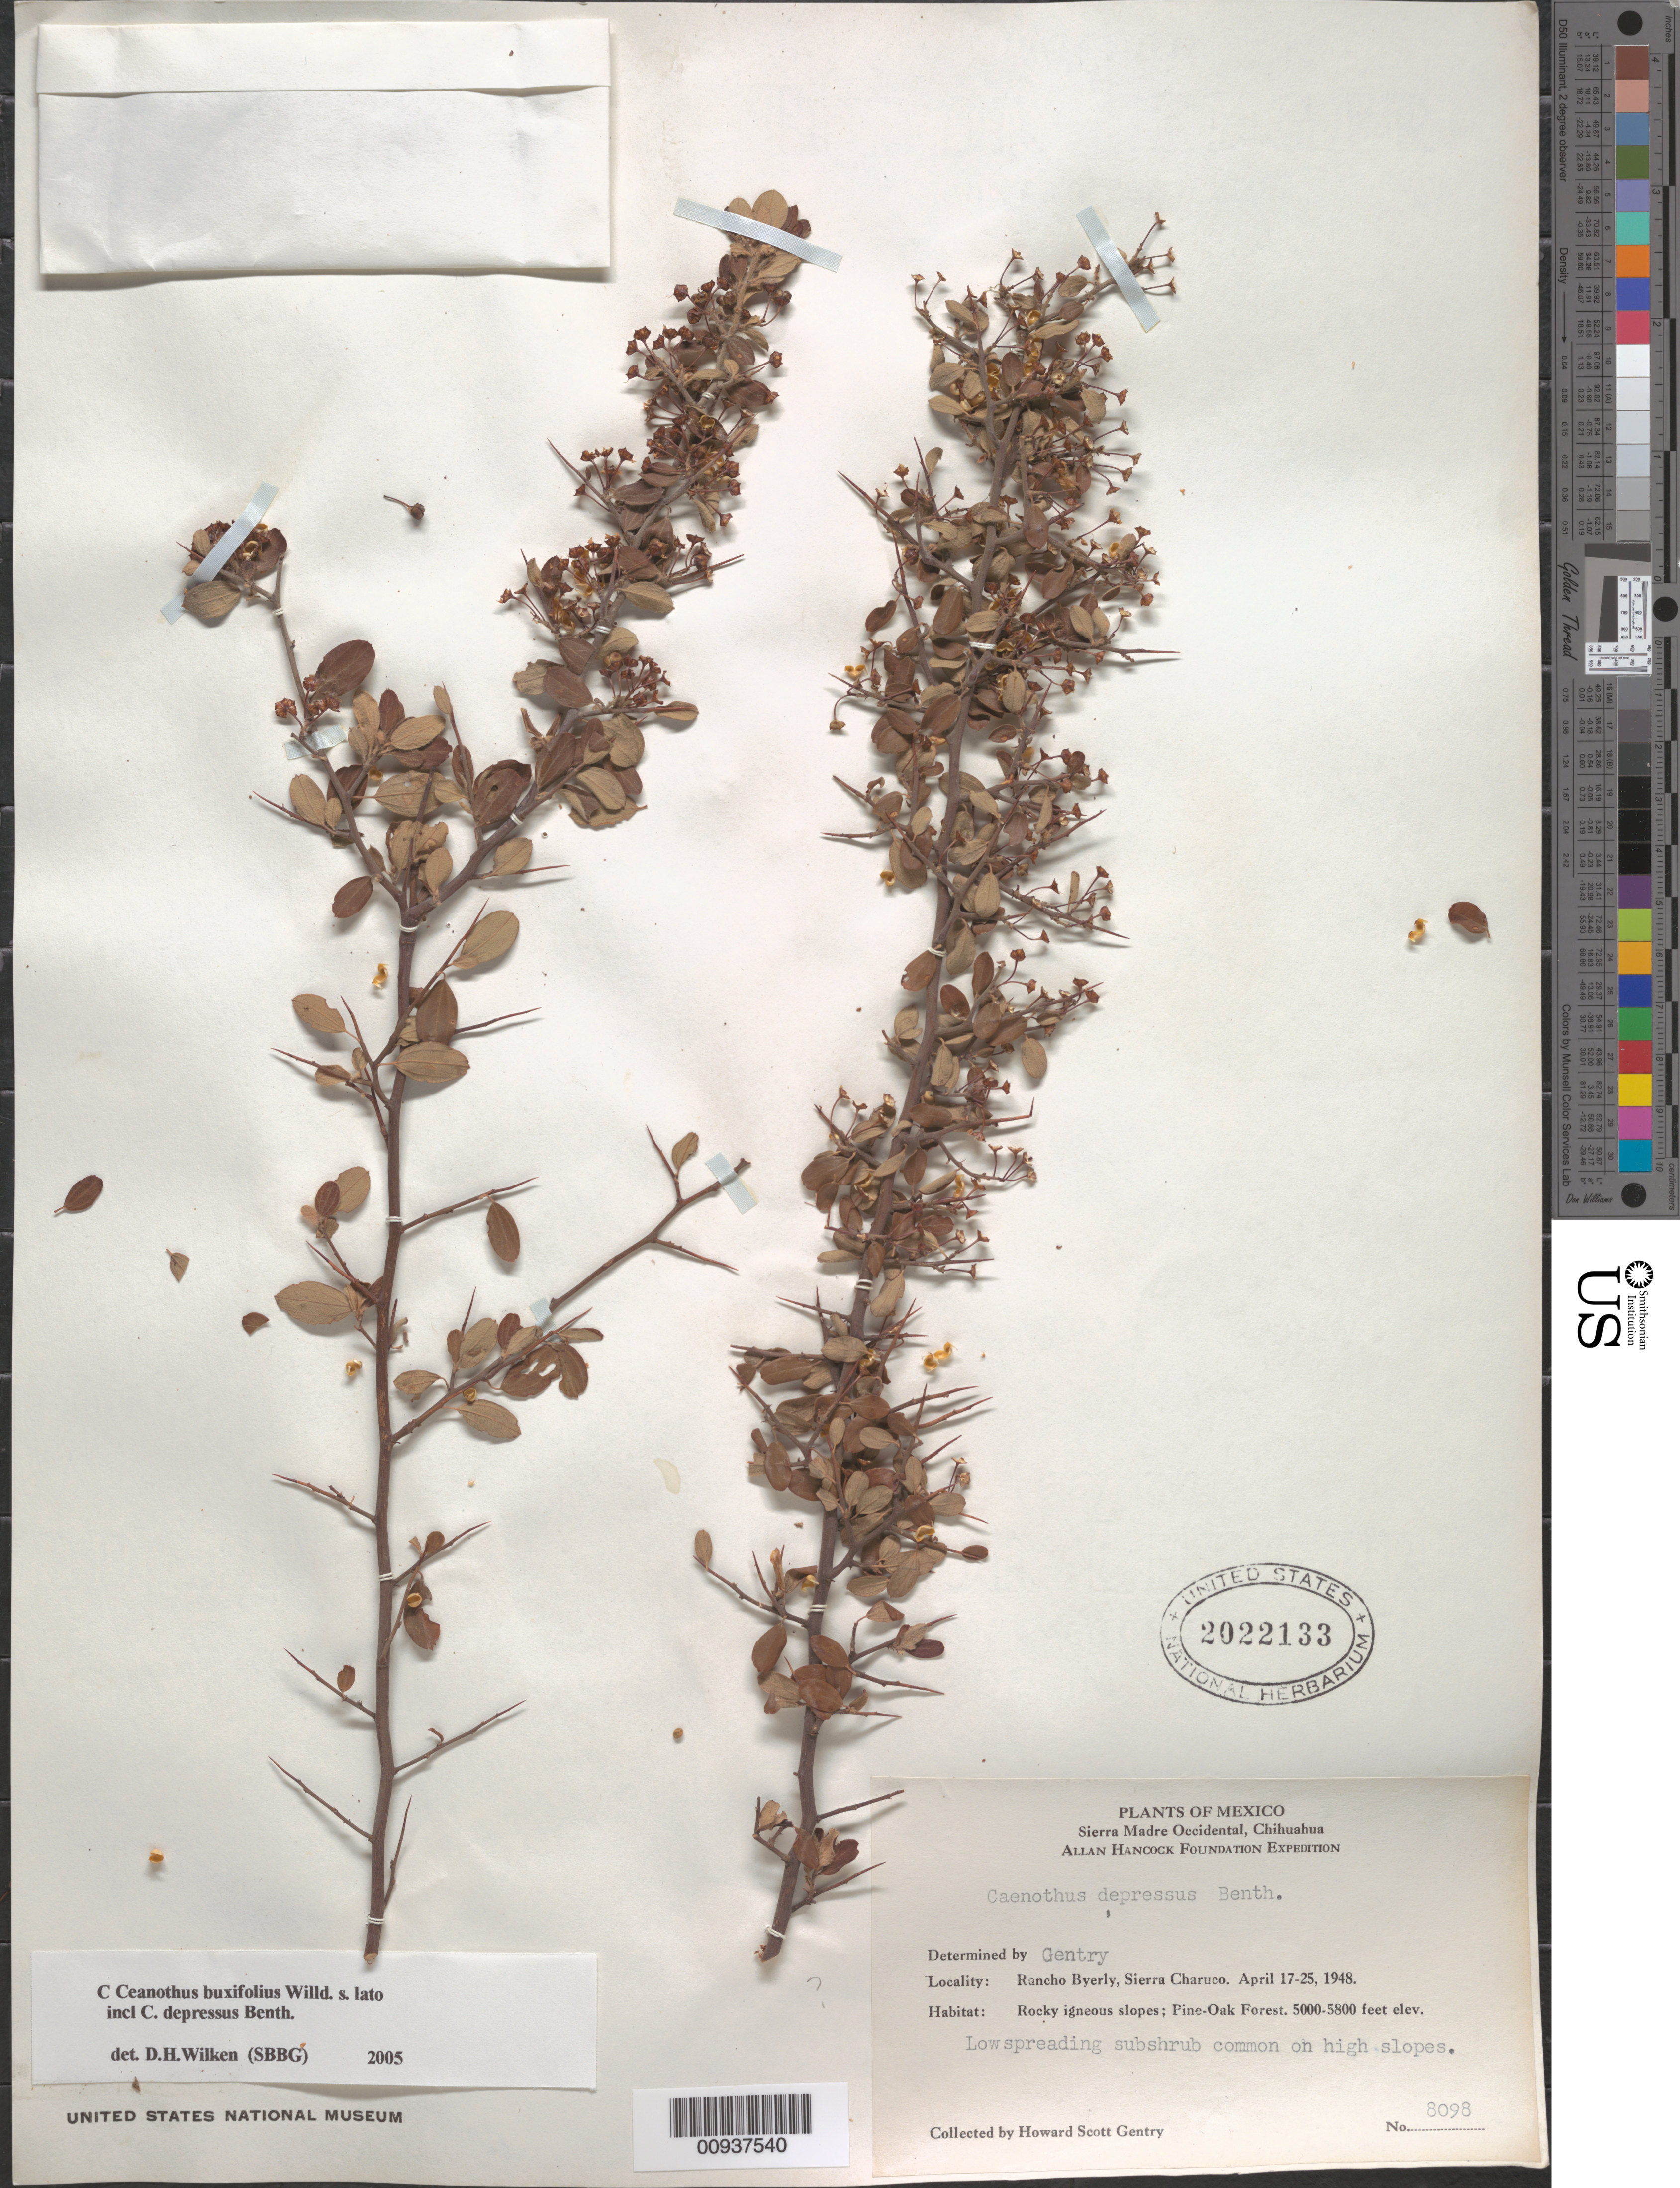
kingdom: Plantae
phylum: Tracheophyta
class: Magnoliopsida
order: Rosales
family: Rhamnaceae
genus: Ceanothus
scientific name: Ceanothus buxifolius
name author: Willd. ex Roem. & Schult.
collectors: H. S. Gentry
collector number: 8098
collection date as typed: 17 Apr 1948 to 25 Apr 1948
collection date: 1948-04-17/1948-04-25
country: Mexico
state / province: Chihuahua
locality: Rancho Byerly, Sierra Charuco. Sierra Madre Occidental.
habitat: Rocky igneous slopes; Pine-Oak Forest. Common on high slopes.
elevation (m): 1524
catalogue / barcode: US 2022133